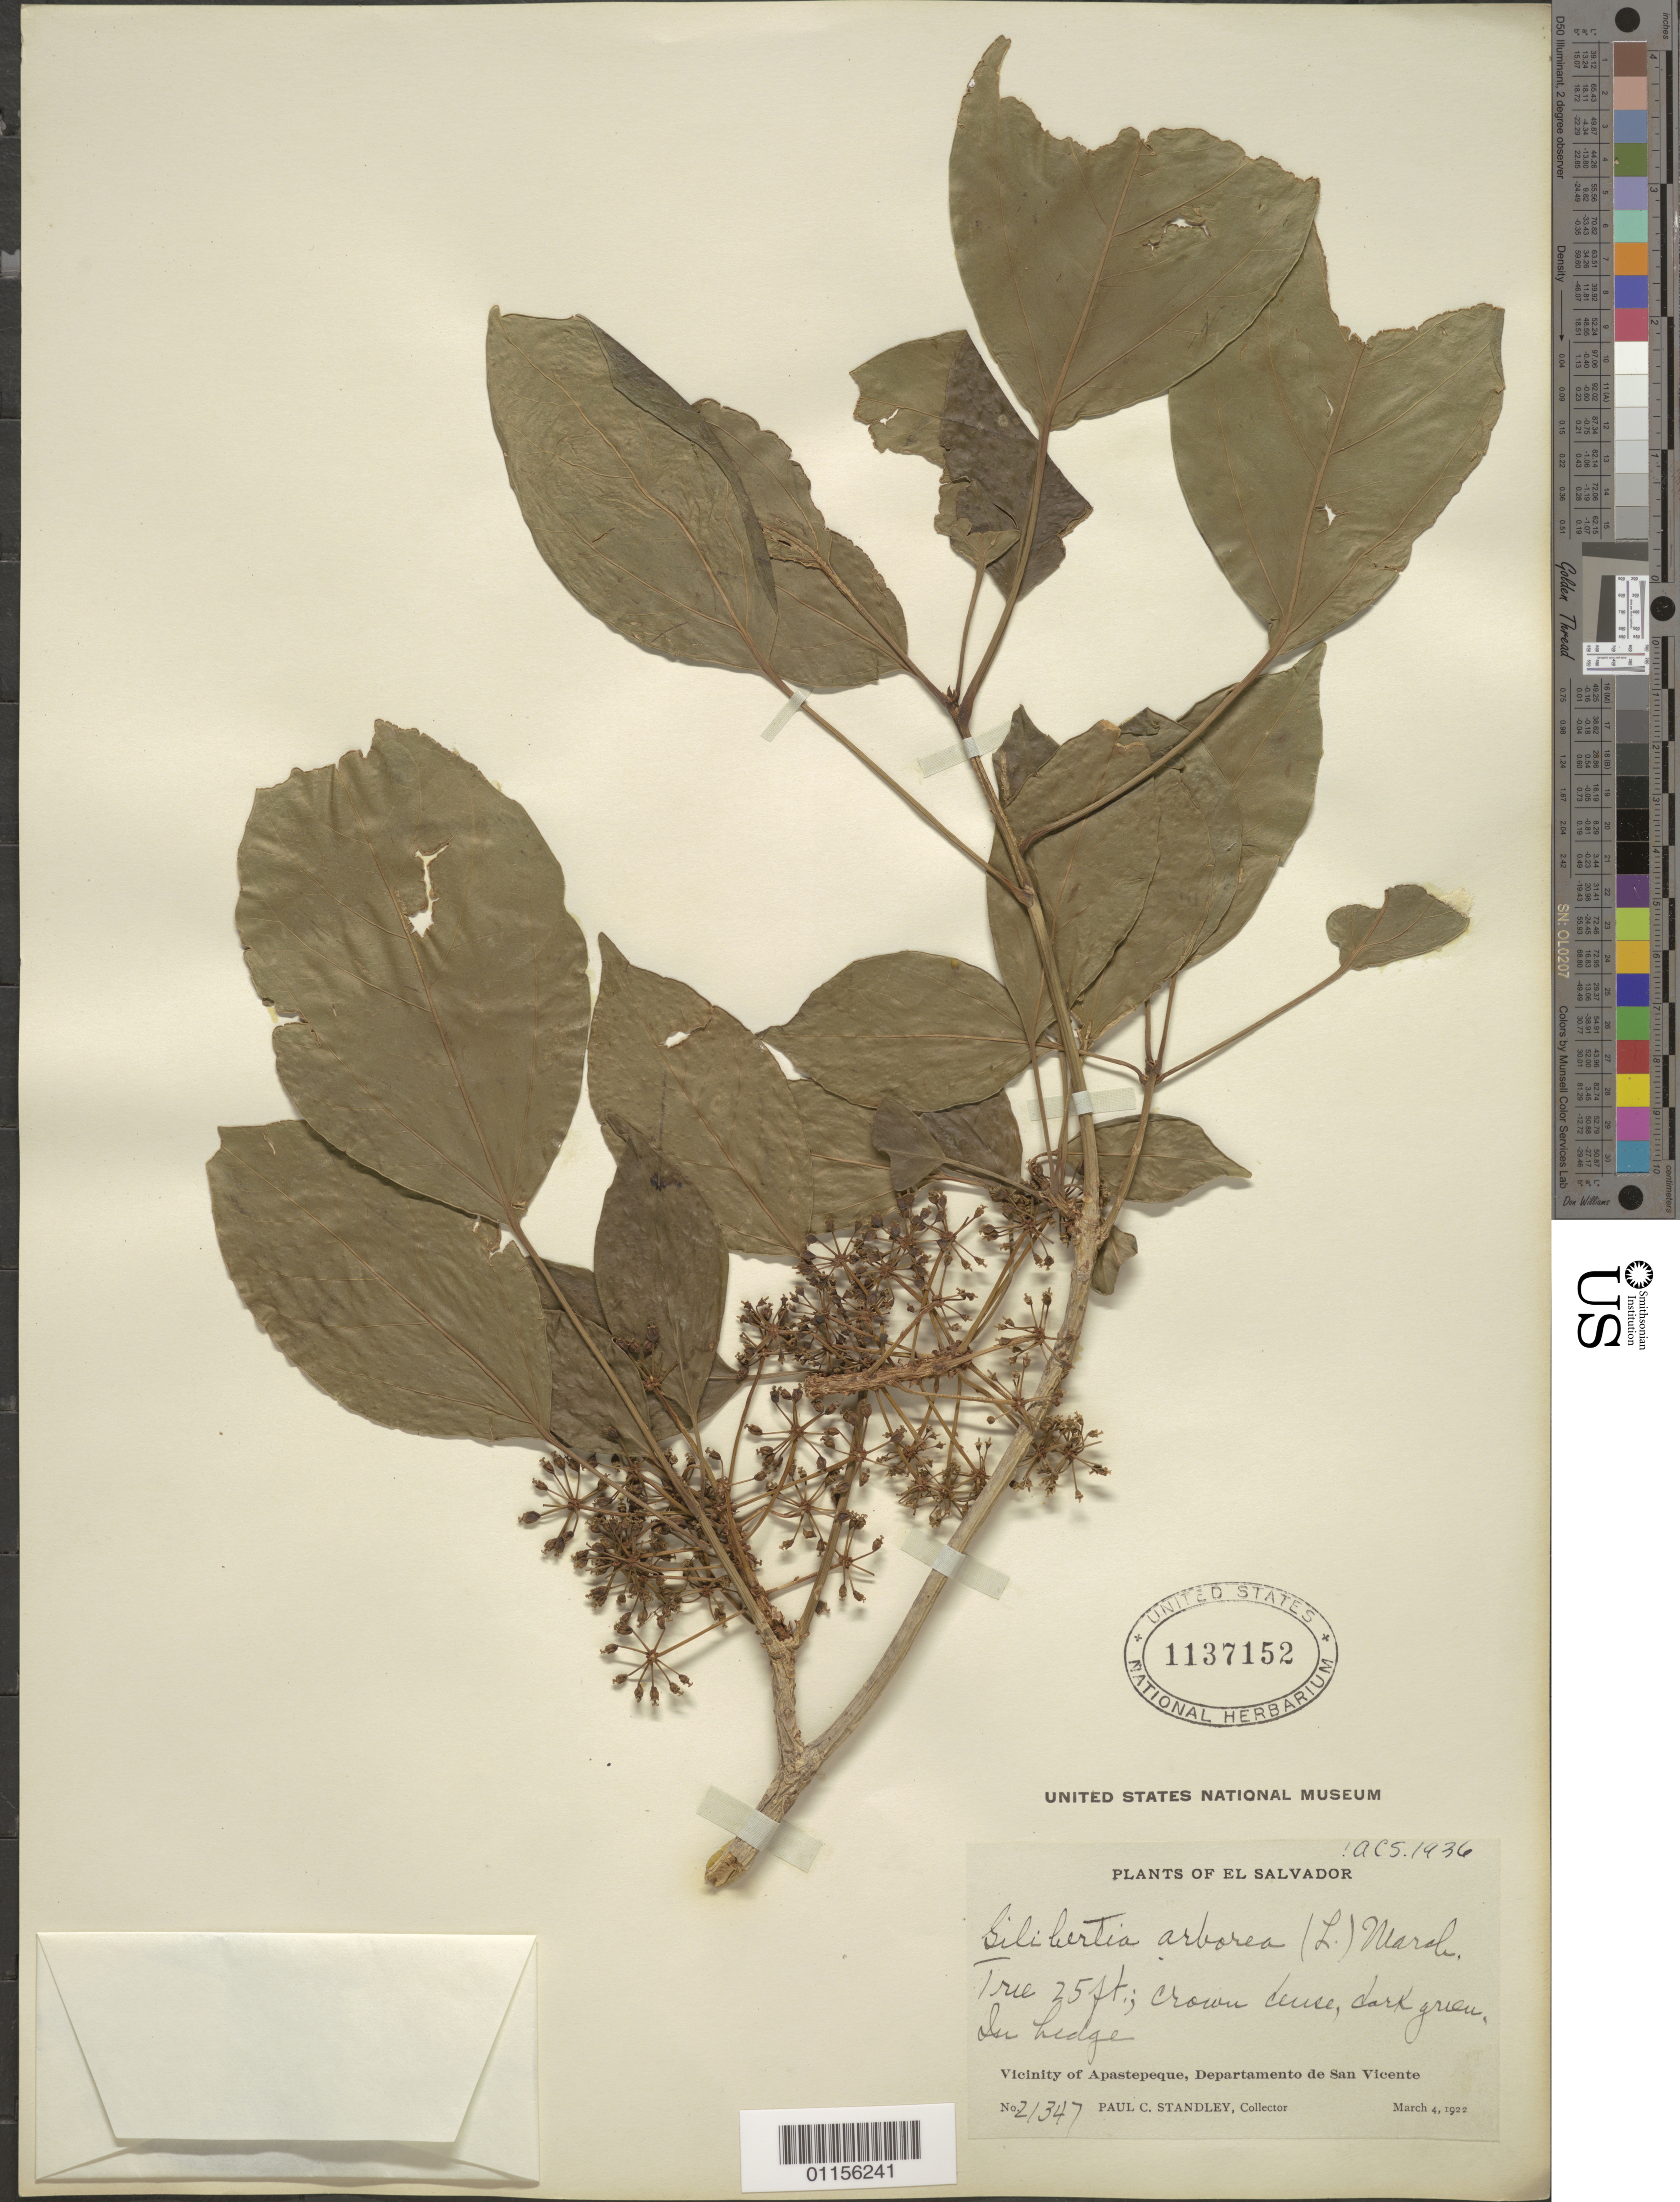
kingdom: Plantae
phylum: Tracheophyta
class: Magnoliopsida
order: Apiales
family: Araliaceae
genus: Dendropanax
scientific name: Dendropanax arboreus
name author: (L.) Decne. & Planch.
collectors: P. C. Standley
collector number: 21347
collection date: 1922-03-04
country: El Salvador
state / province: San Vincente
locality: Vicinity of Apastepeque.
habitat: Tree in hedge.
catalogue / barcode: US 1137152